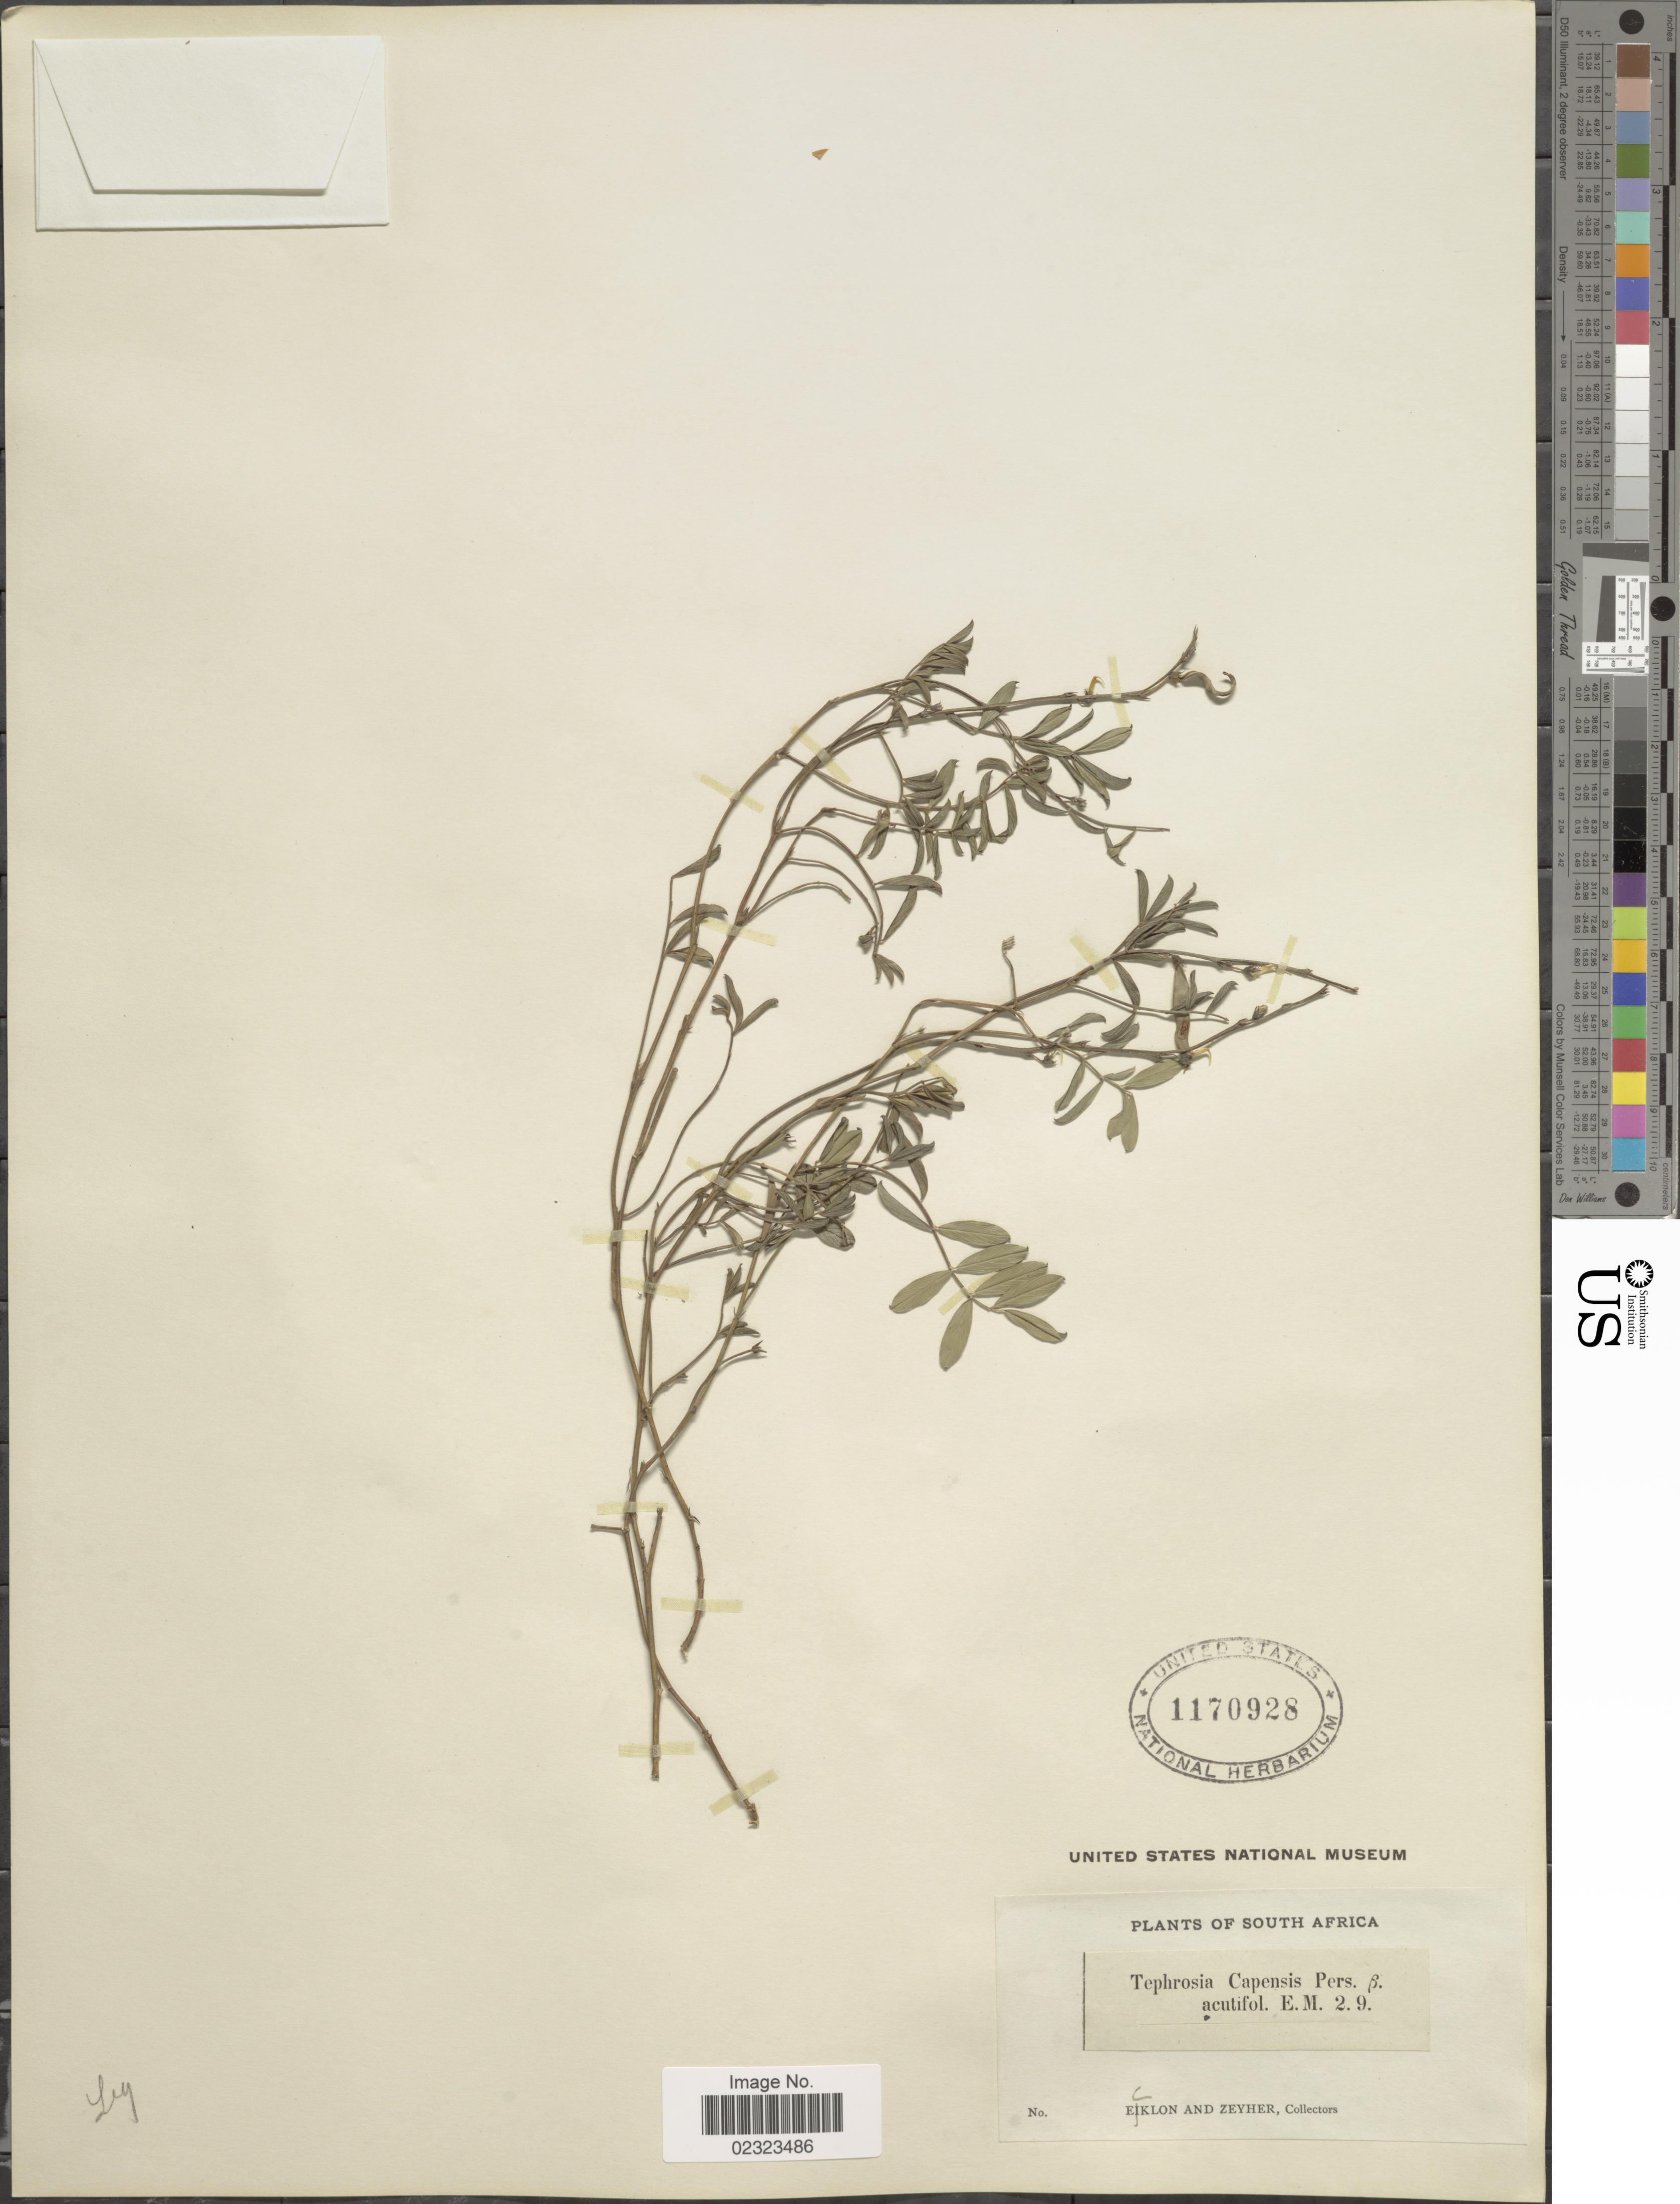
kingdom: Plantae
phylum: Tracheophyta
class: Magnoliopsida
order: Fabales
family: Fabaceae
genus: Tephrosia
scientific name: Tephrosia capensis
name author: (Jacq.) Pers.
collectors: -. Ecklon & -. Zeyher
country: South Africa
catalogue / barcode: US 1170928